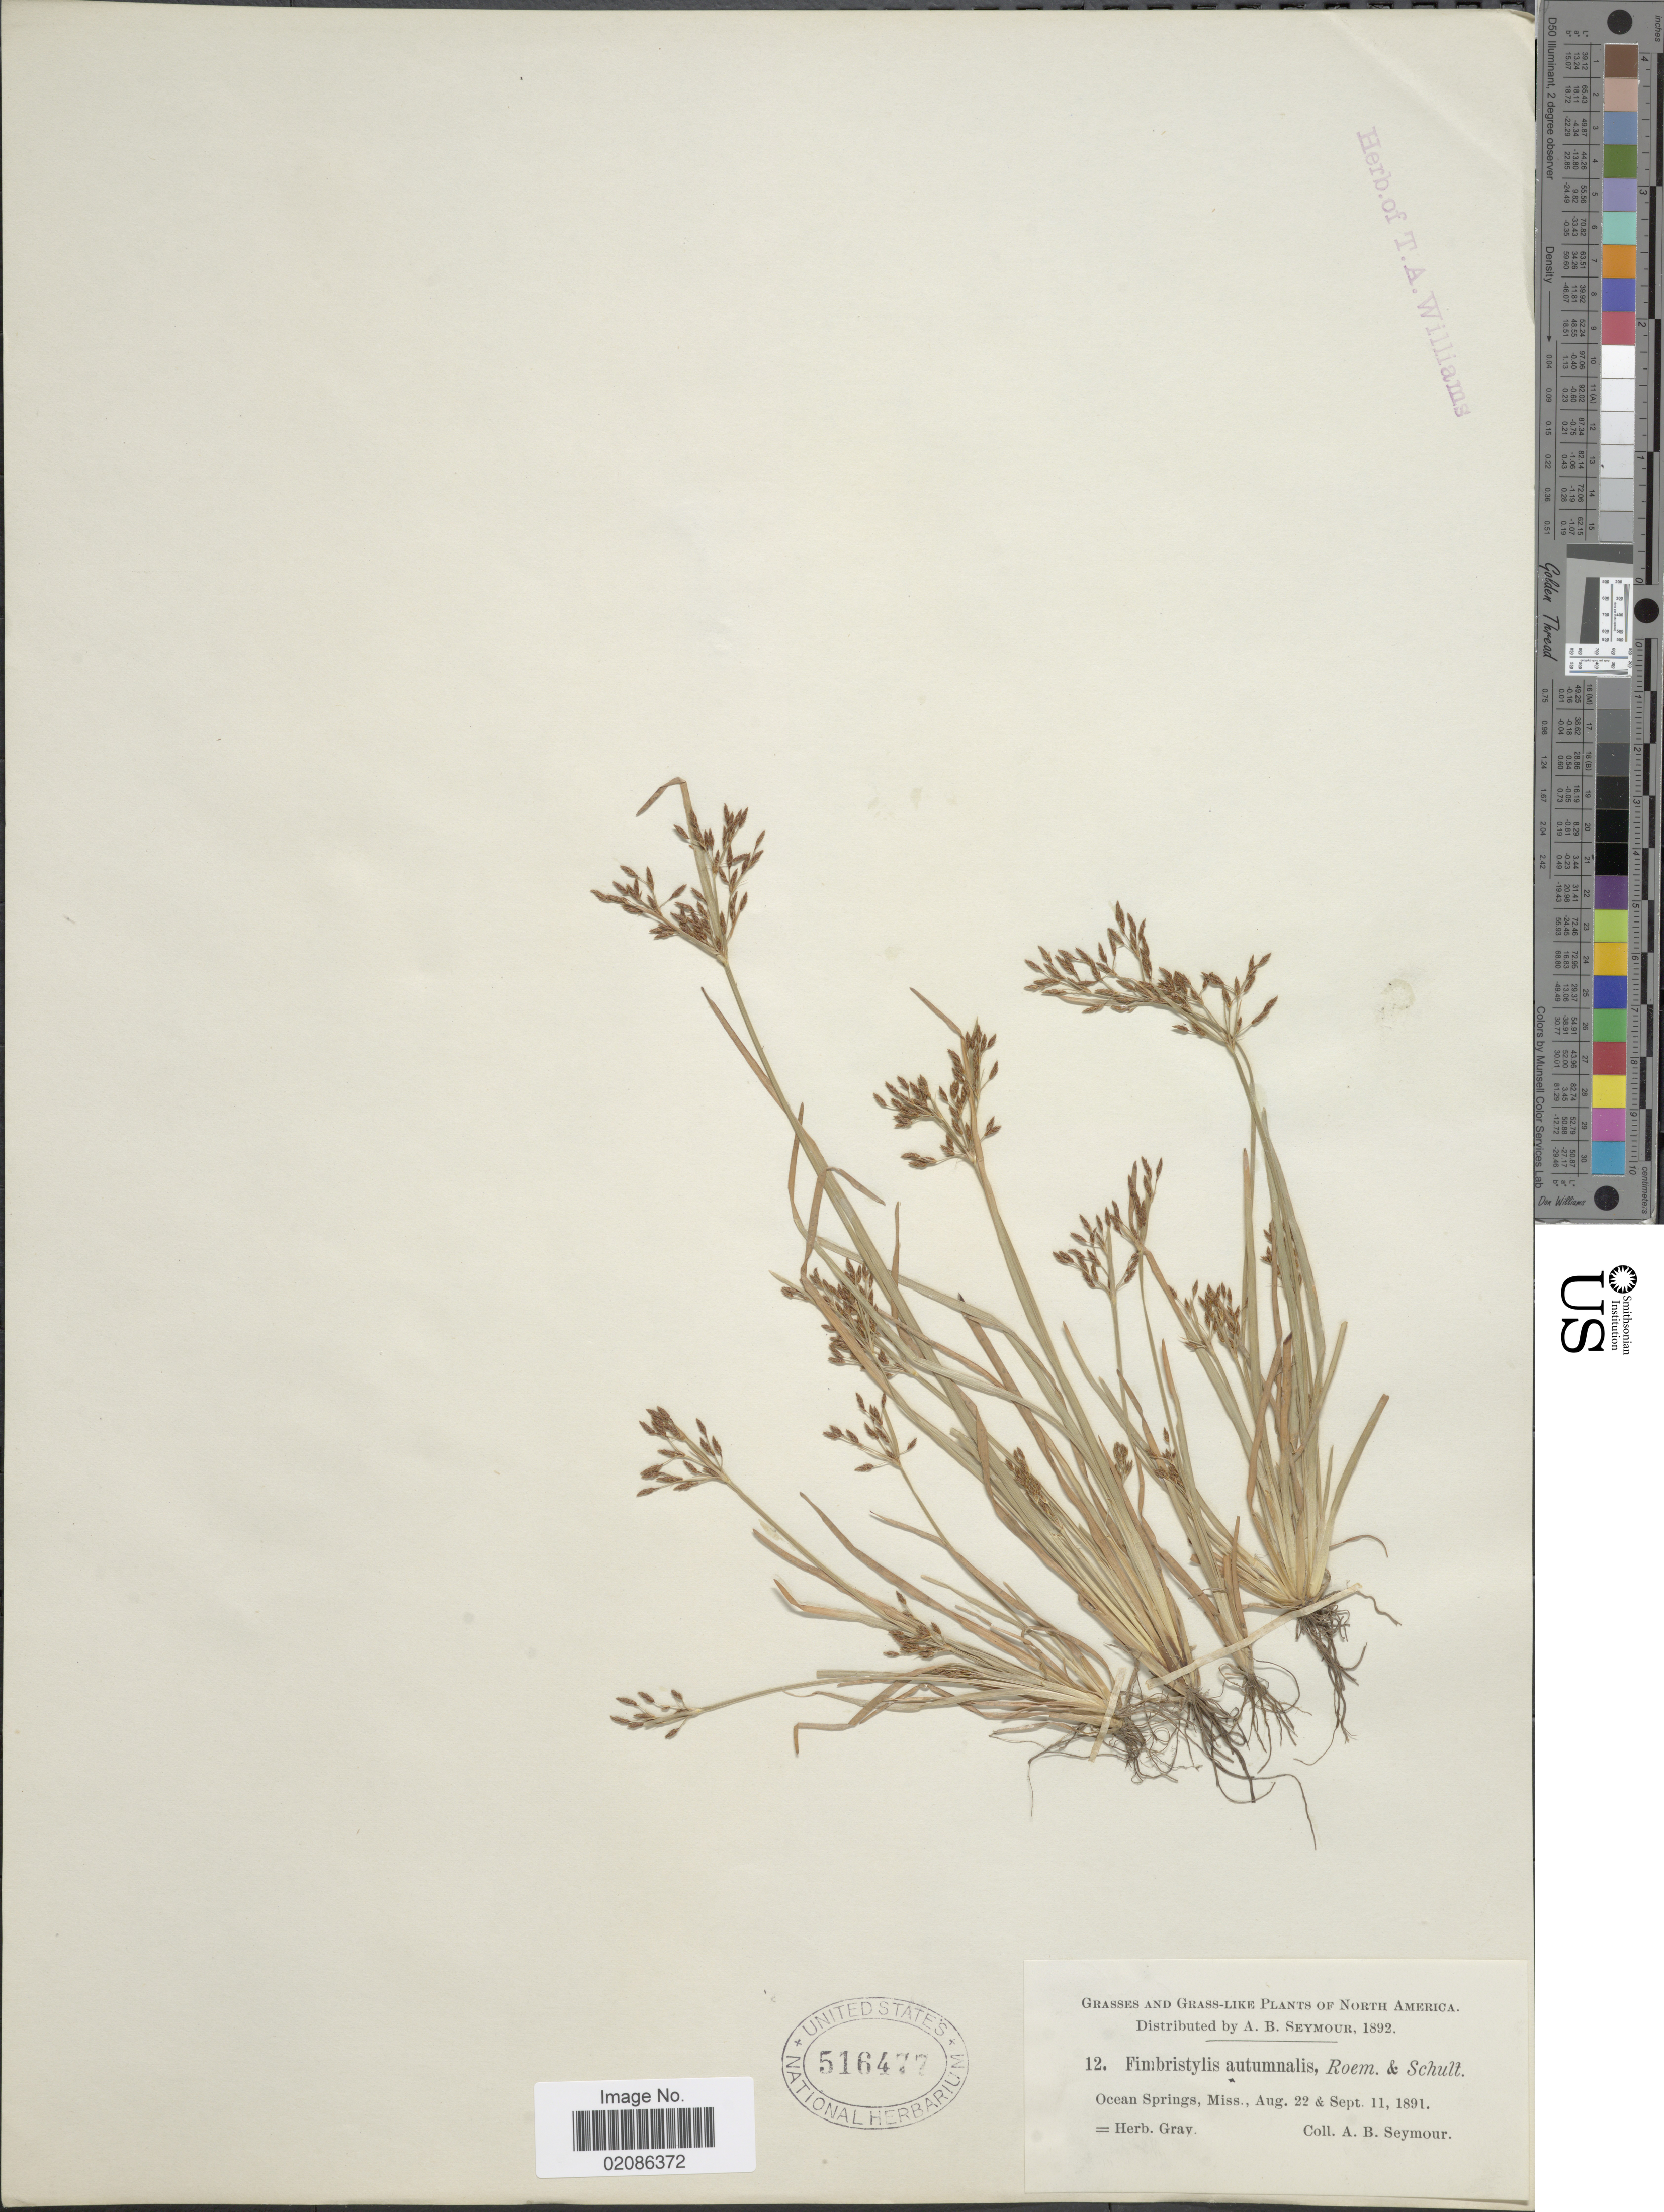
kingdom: Plantae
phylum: Tracheophyta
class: Liliopsida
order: Poales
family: Cyperaceae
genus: Fimbristylis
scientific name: Fimbristylis autumnalis (L.) Roem. & Schult.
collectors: A. Seymour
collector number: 12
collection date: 1891-08-22/1891-09-11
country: United States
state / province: Mississippi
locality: Grasses and Grass-Like of North America, Ocean Springs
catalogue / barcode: US 516477